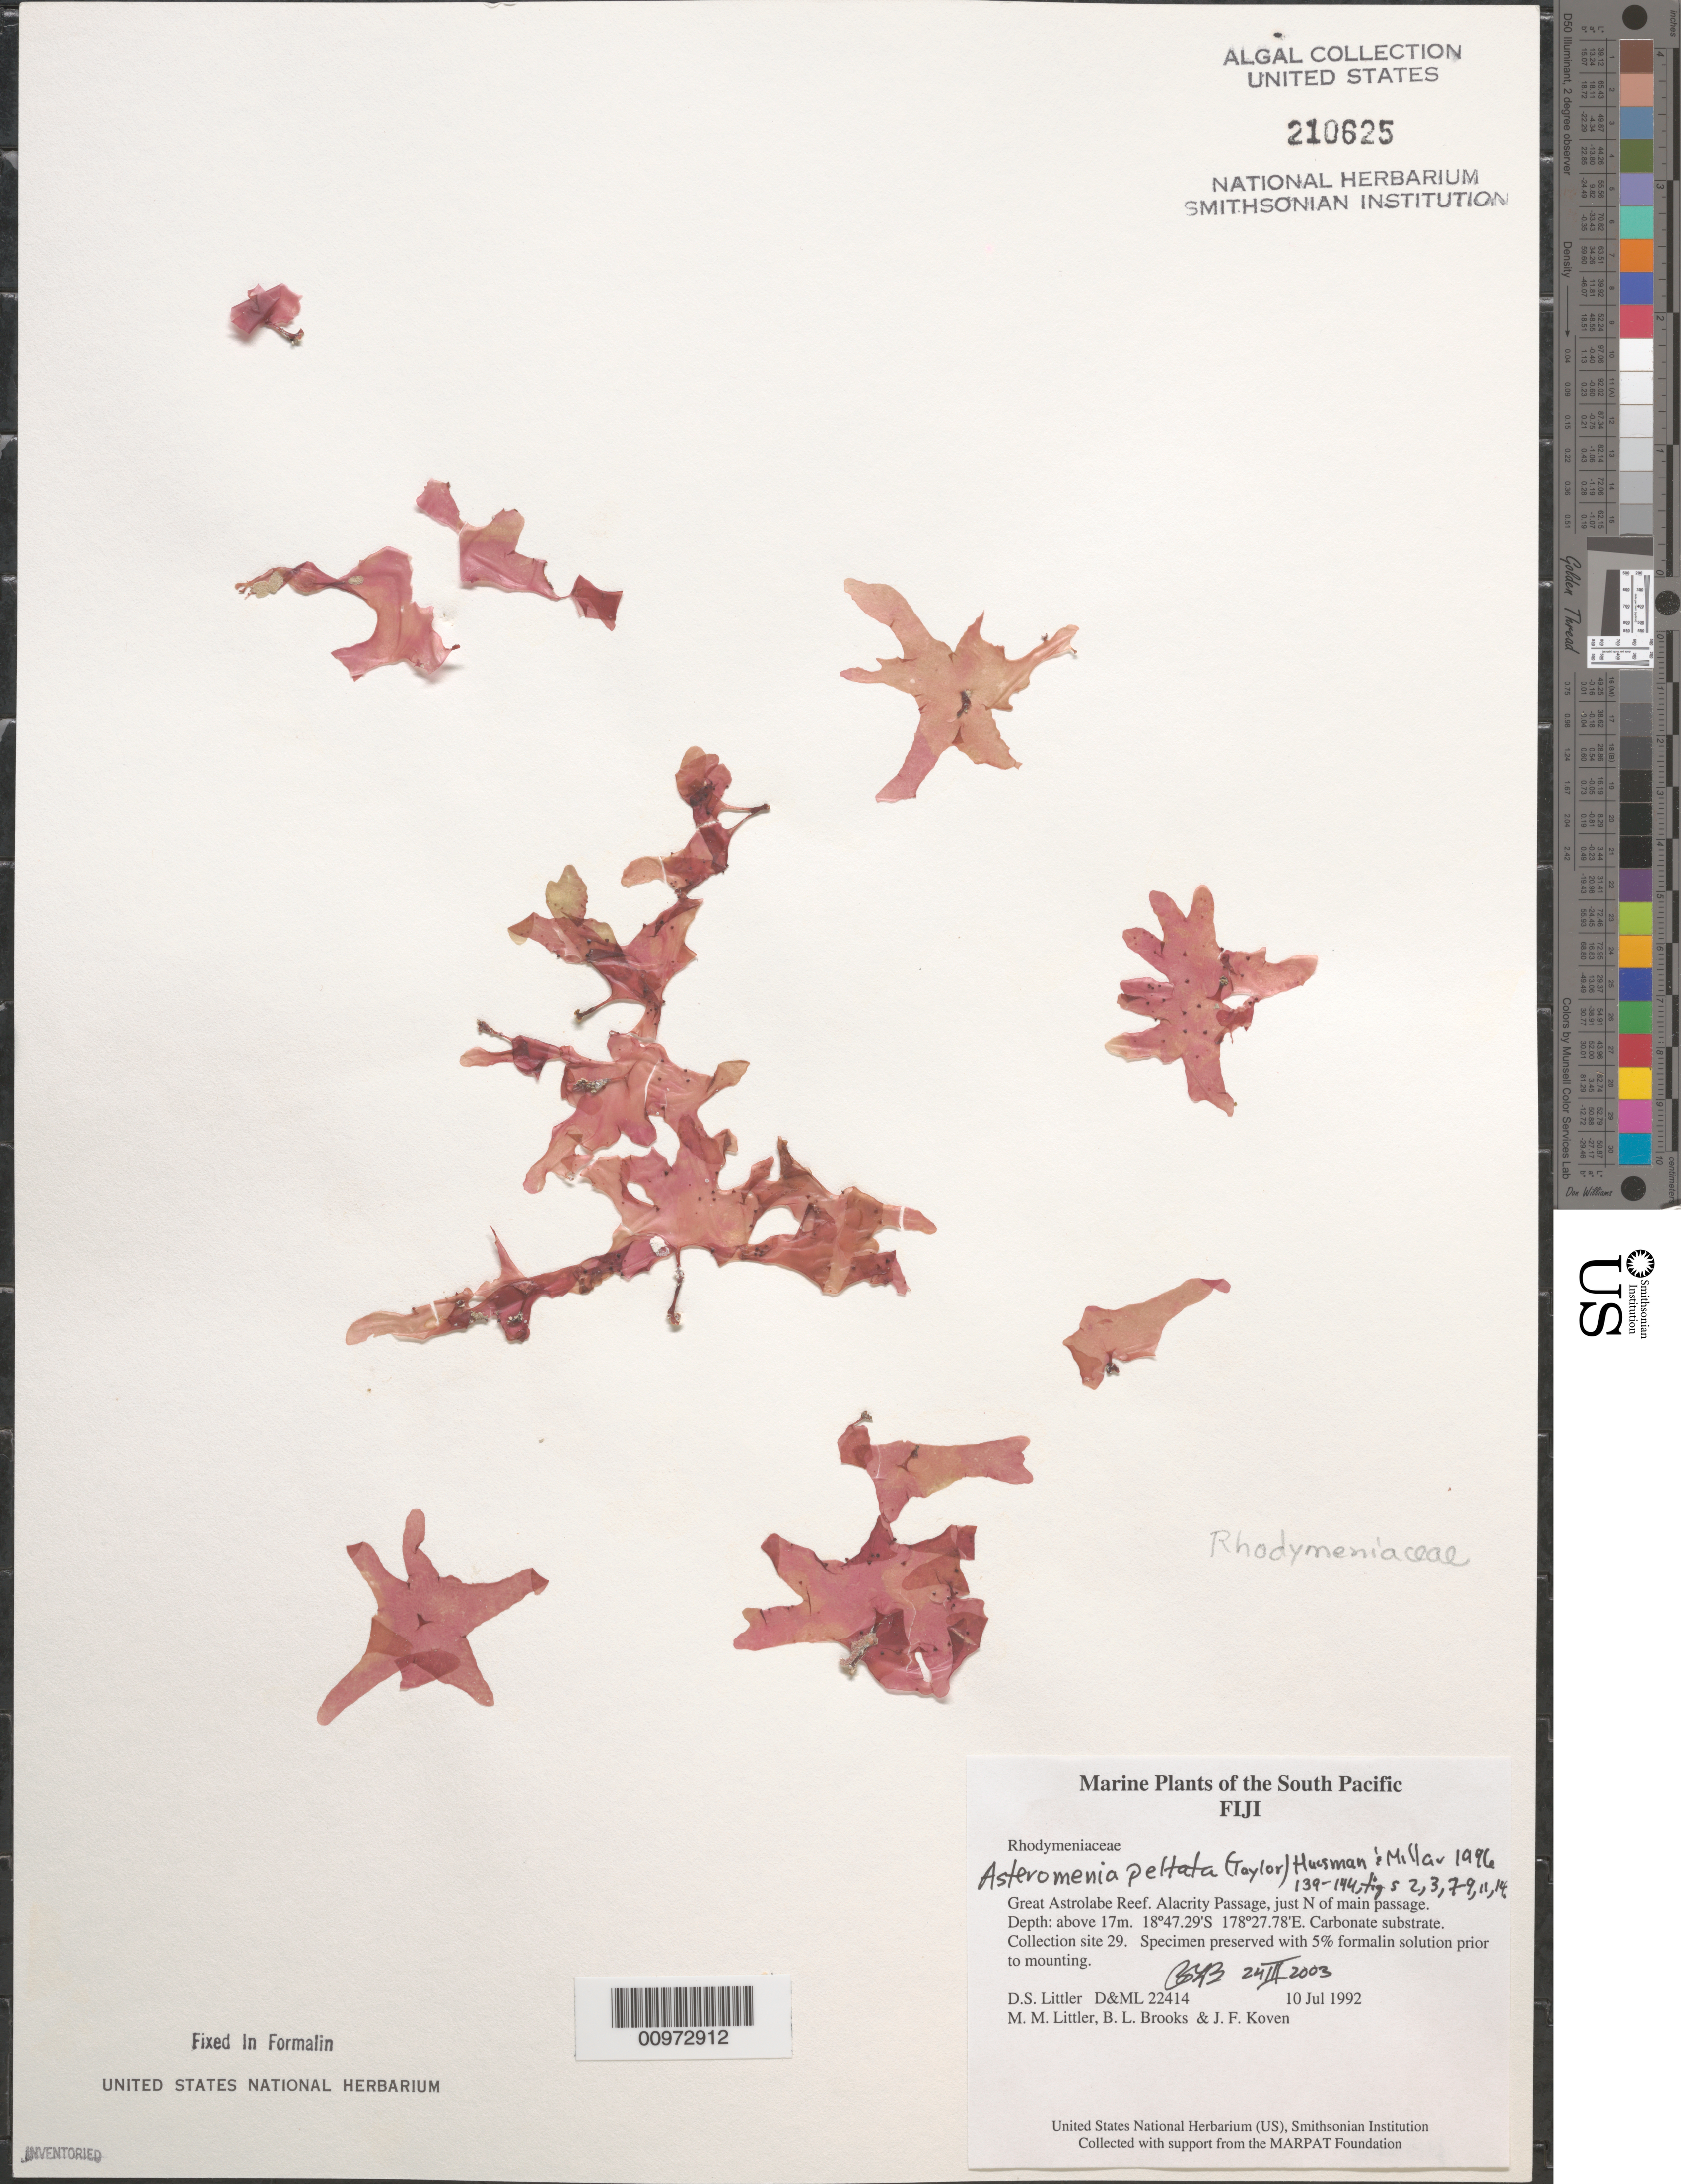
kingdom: Plantae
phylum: Rhodophyta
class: Florideophyceae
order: Rhodymeniales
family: Hymenocladiaceae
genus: Asteromenia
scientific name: Asteromenia peltata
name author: (W.R. Taylor) Huisman & A.J.K. Millar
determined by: Brooks, B. L., (BOT), Smithsonian Institution - National Museum of Natural History (UNITED STATES)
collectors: D. S. Littler, M. M. Littler, B. Brooks & J. Koven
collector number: D&ML 22414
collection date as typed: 10 Jul 1992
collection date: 1992-07-10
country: Fiji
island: Great Astrolabe Reef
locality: Great Astrolabe Reef, Alacrity Passage, just north of main passage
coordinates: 18 47.29'S, 178 27.78'E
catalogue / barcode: US 210625